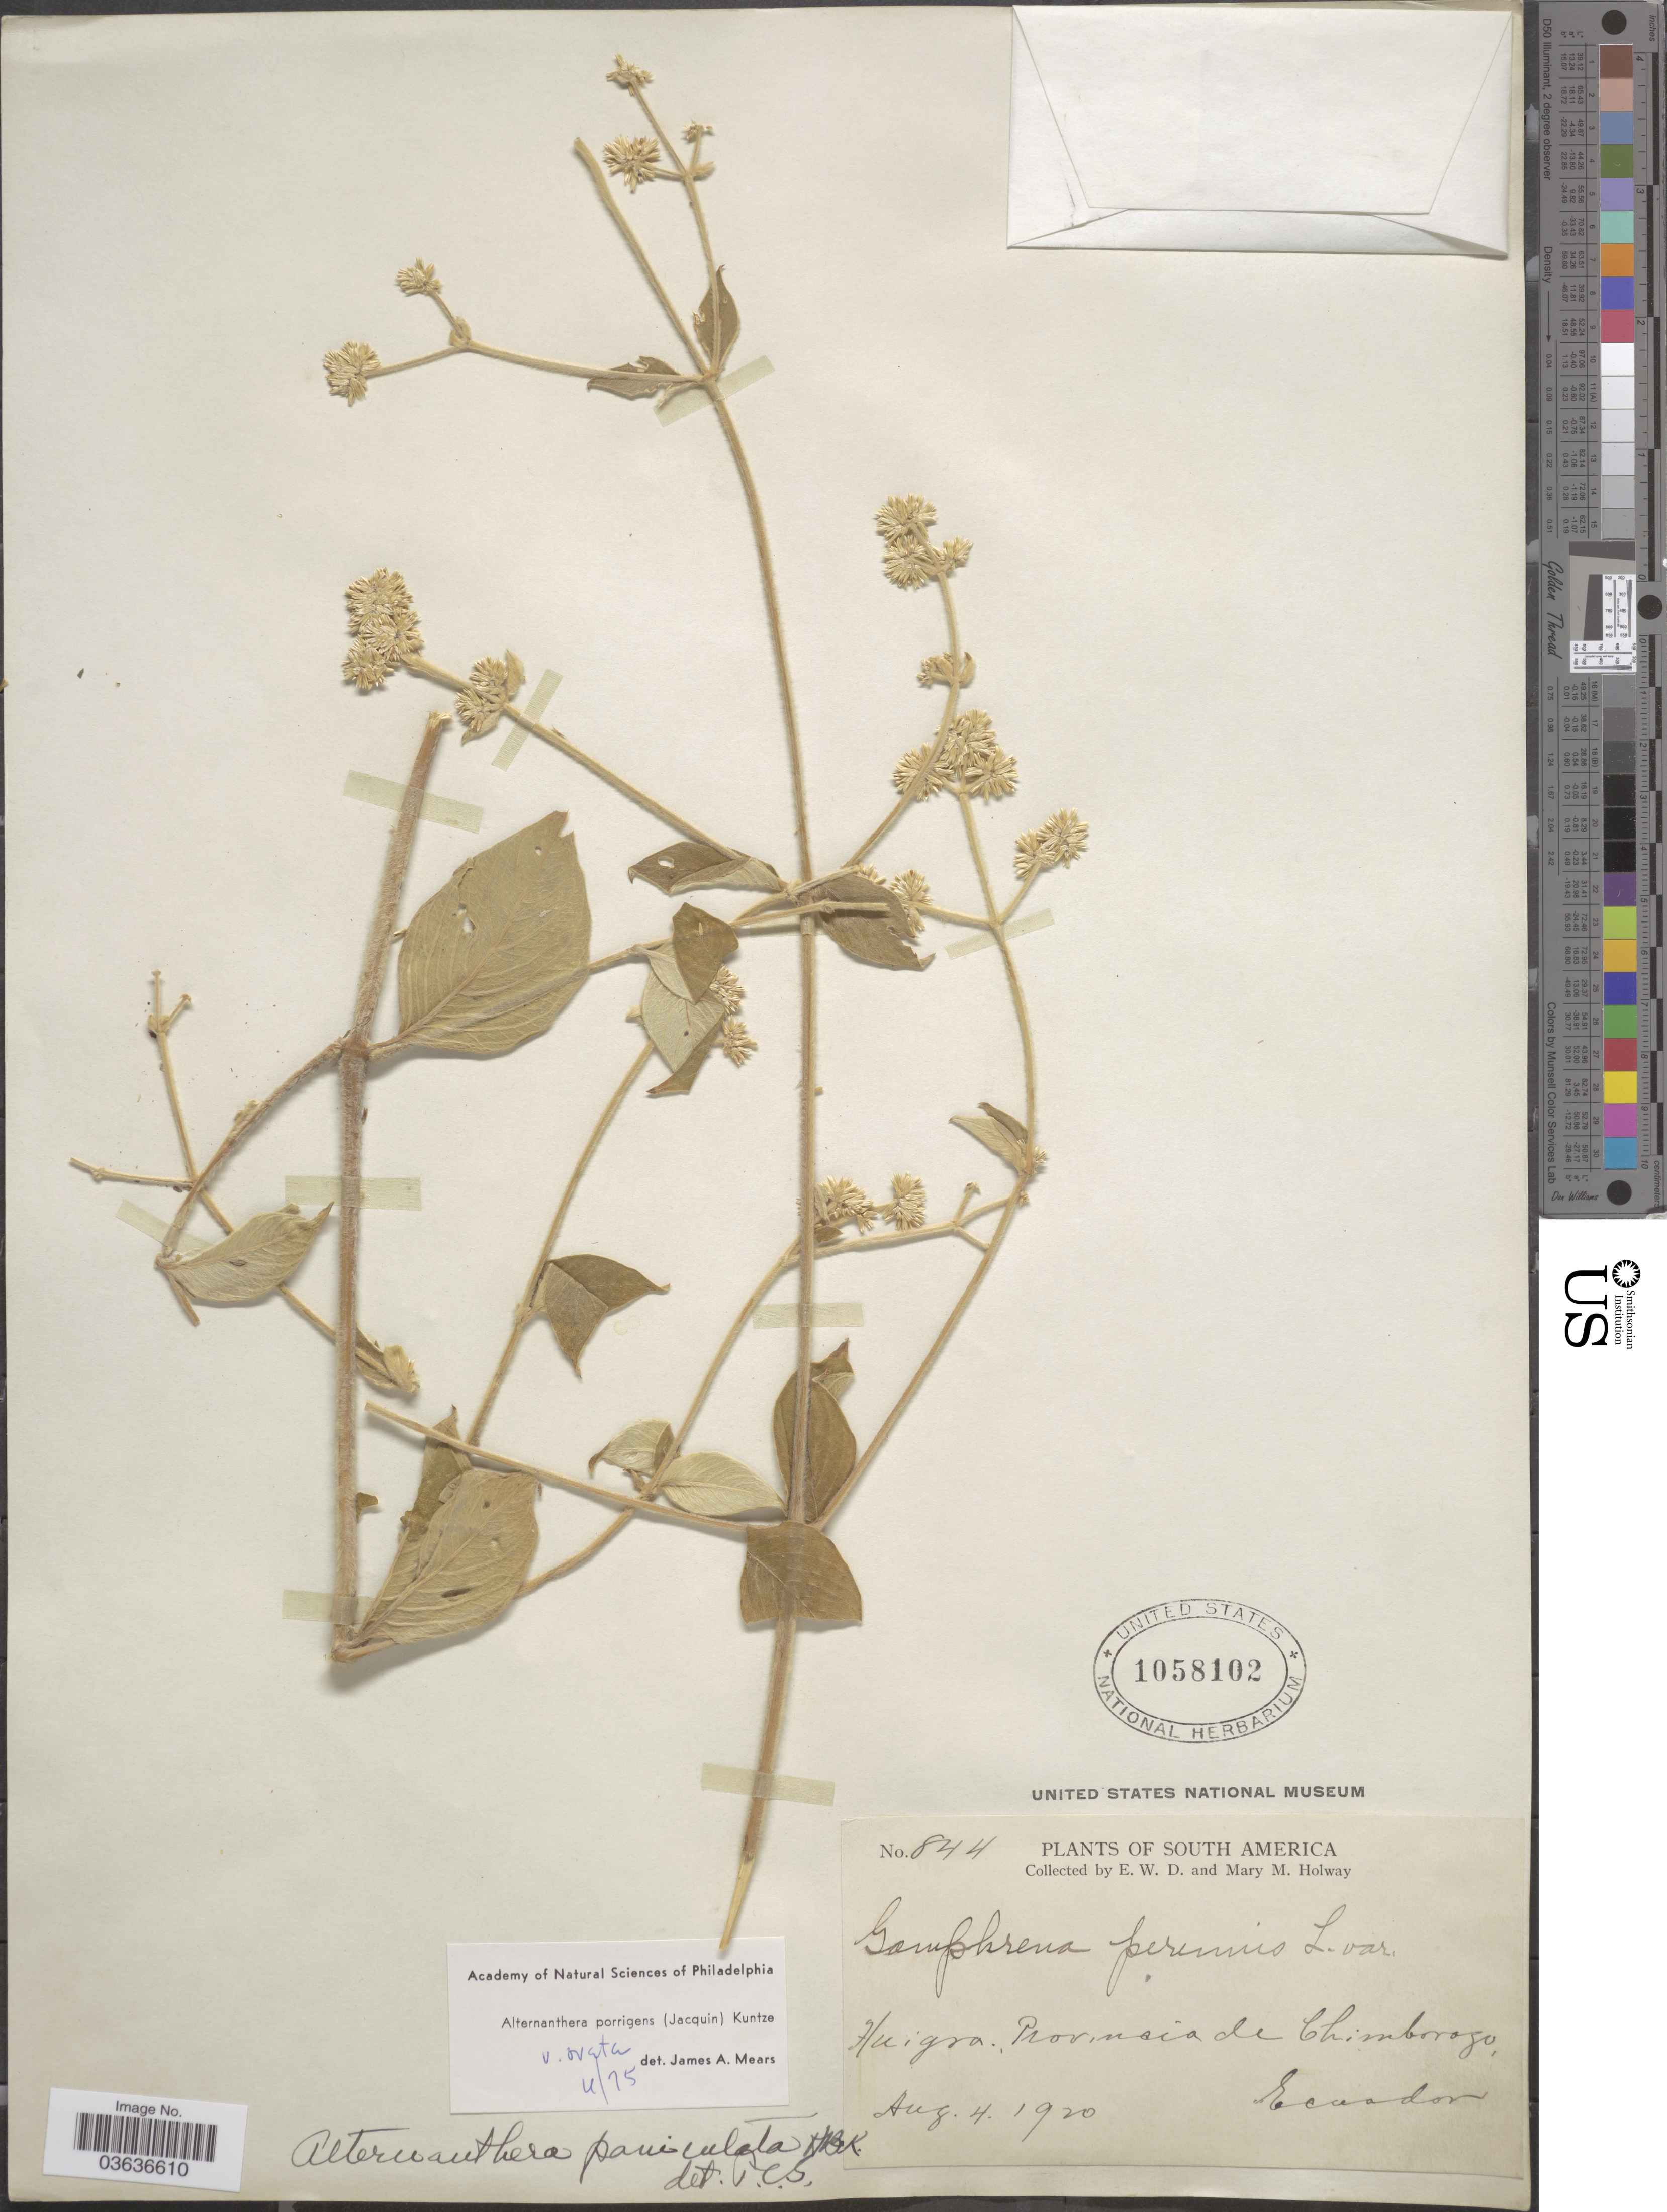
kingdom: Plantae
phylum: Tracheophyta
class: Magnoliopsida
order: Caryophyllales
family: Amaranthaceae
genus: Alternanthera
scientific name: Alternanthera porrigens var. ovata Mears var. nov. ined.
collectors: E. W. D. Holway & M. M. Holway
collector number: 844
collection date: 1920-08-04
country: Ecuador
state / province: Chimborazo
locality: Huigra.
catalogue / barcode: US 1058102